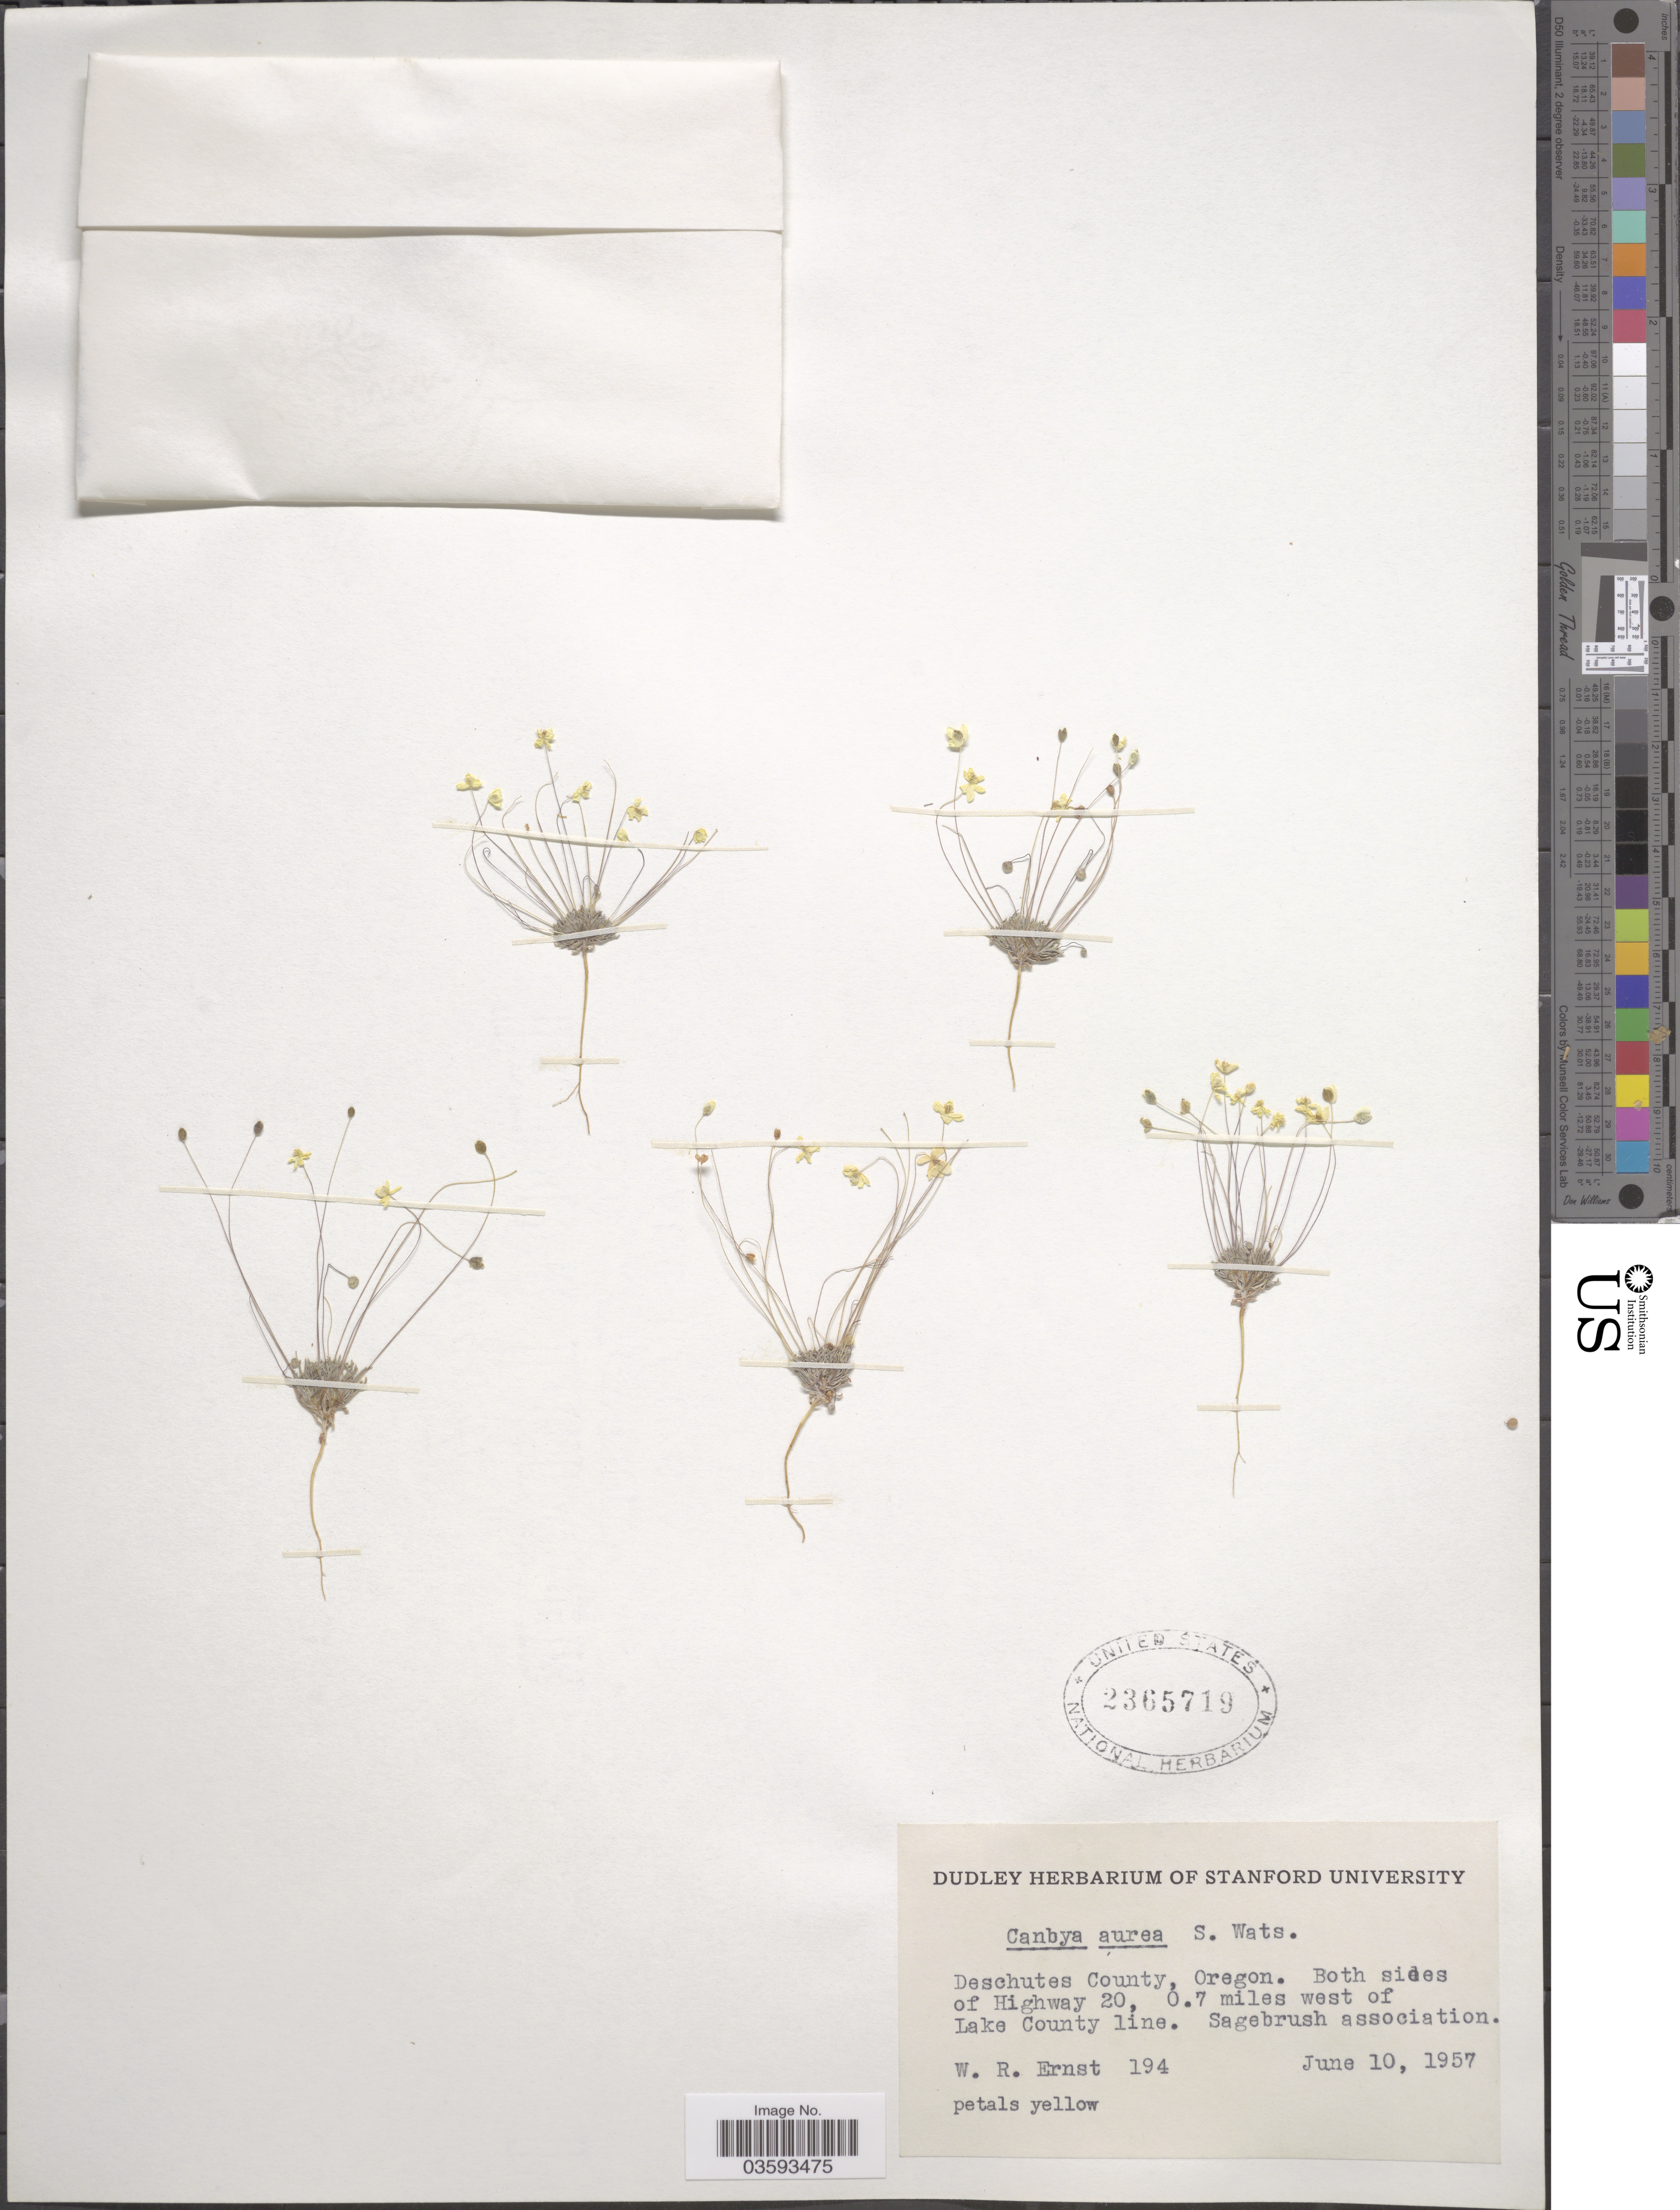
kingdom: Plantae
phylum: Tracheophyta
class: Magnoliopsida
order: Ranunculales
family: Papaveraceae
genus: Canbya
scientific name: Canbya aurea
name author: S. Watson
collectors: W. R. Ernst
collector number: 194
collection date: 1957-06-10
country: United States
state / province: Oregon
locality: Deschutes County. Both sides of Highway 20, 0.7 miles west of Lake County Line.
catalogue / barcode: US 2365719